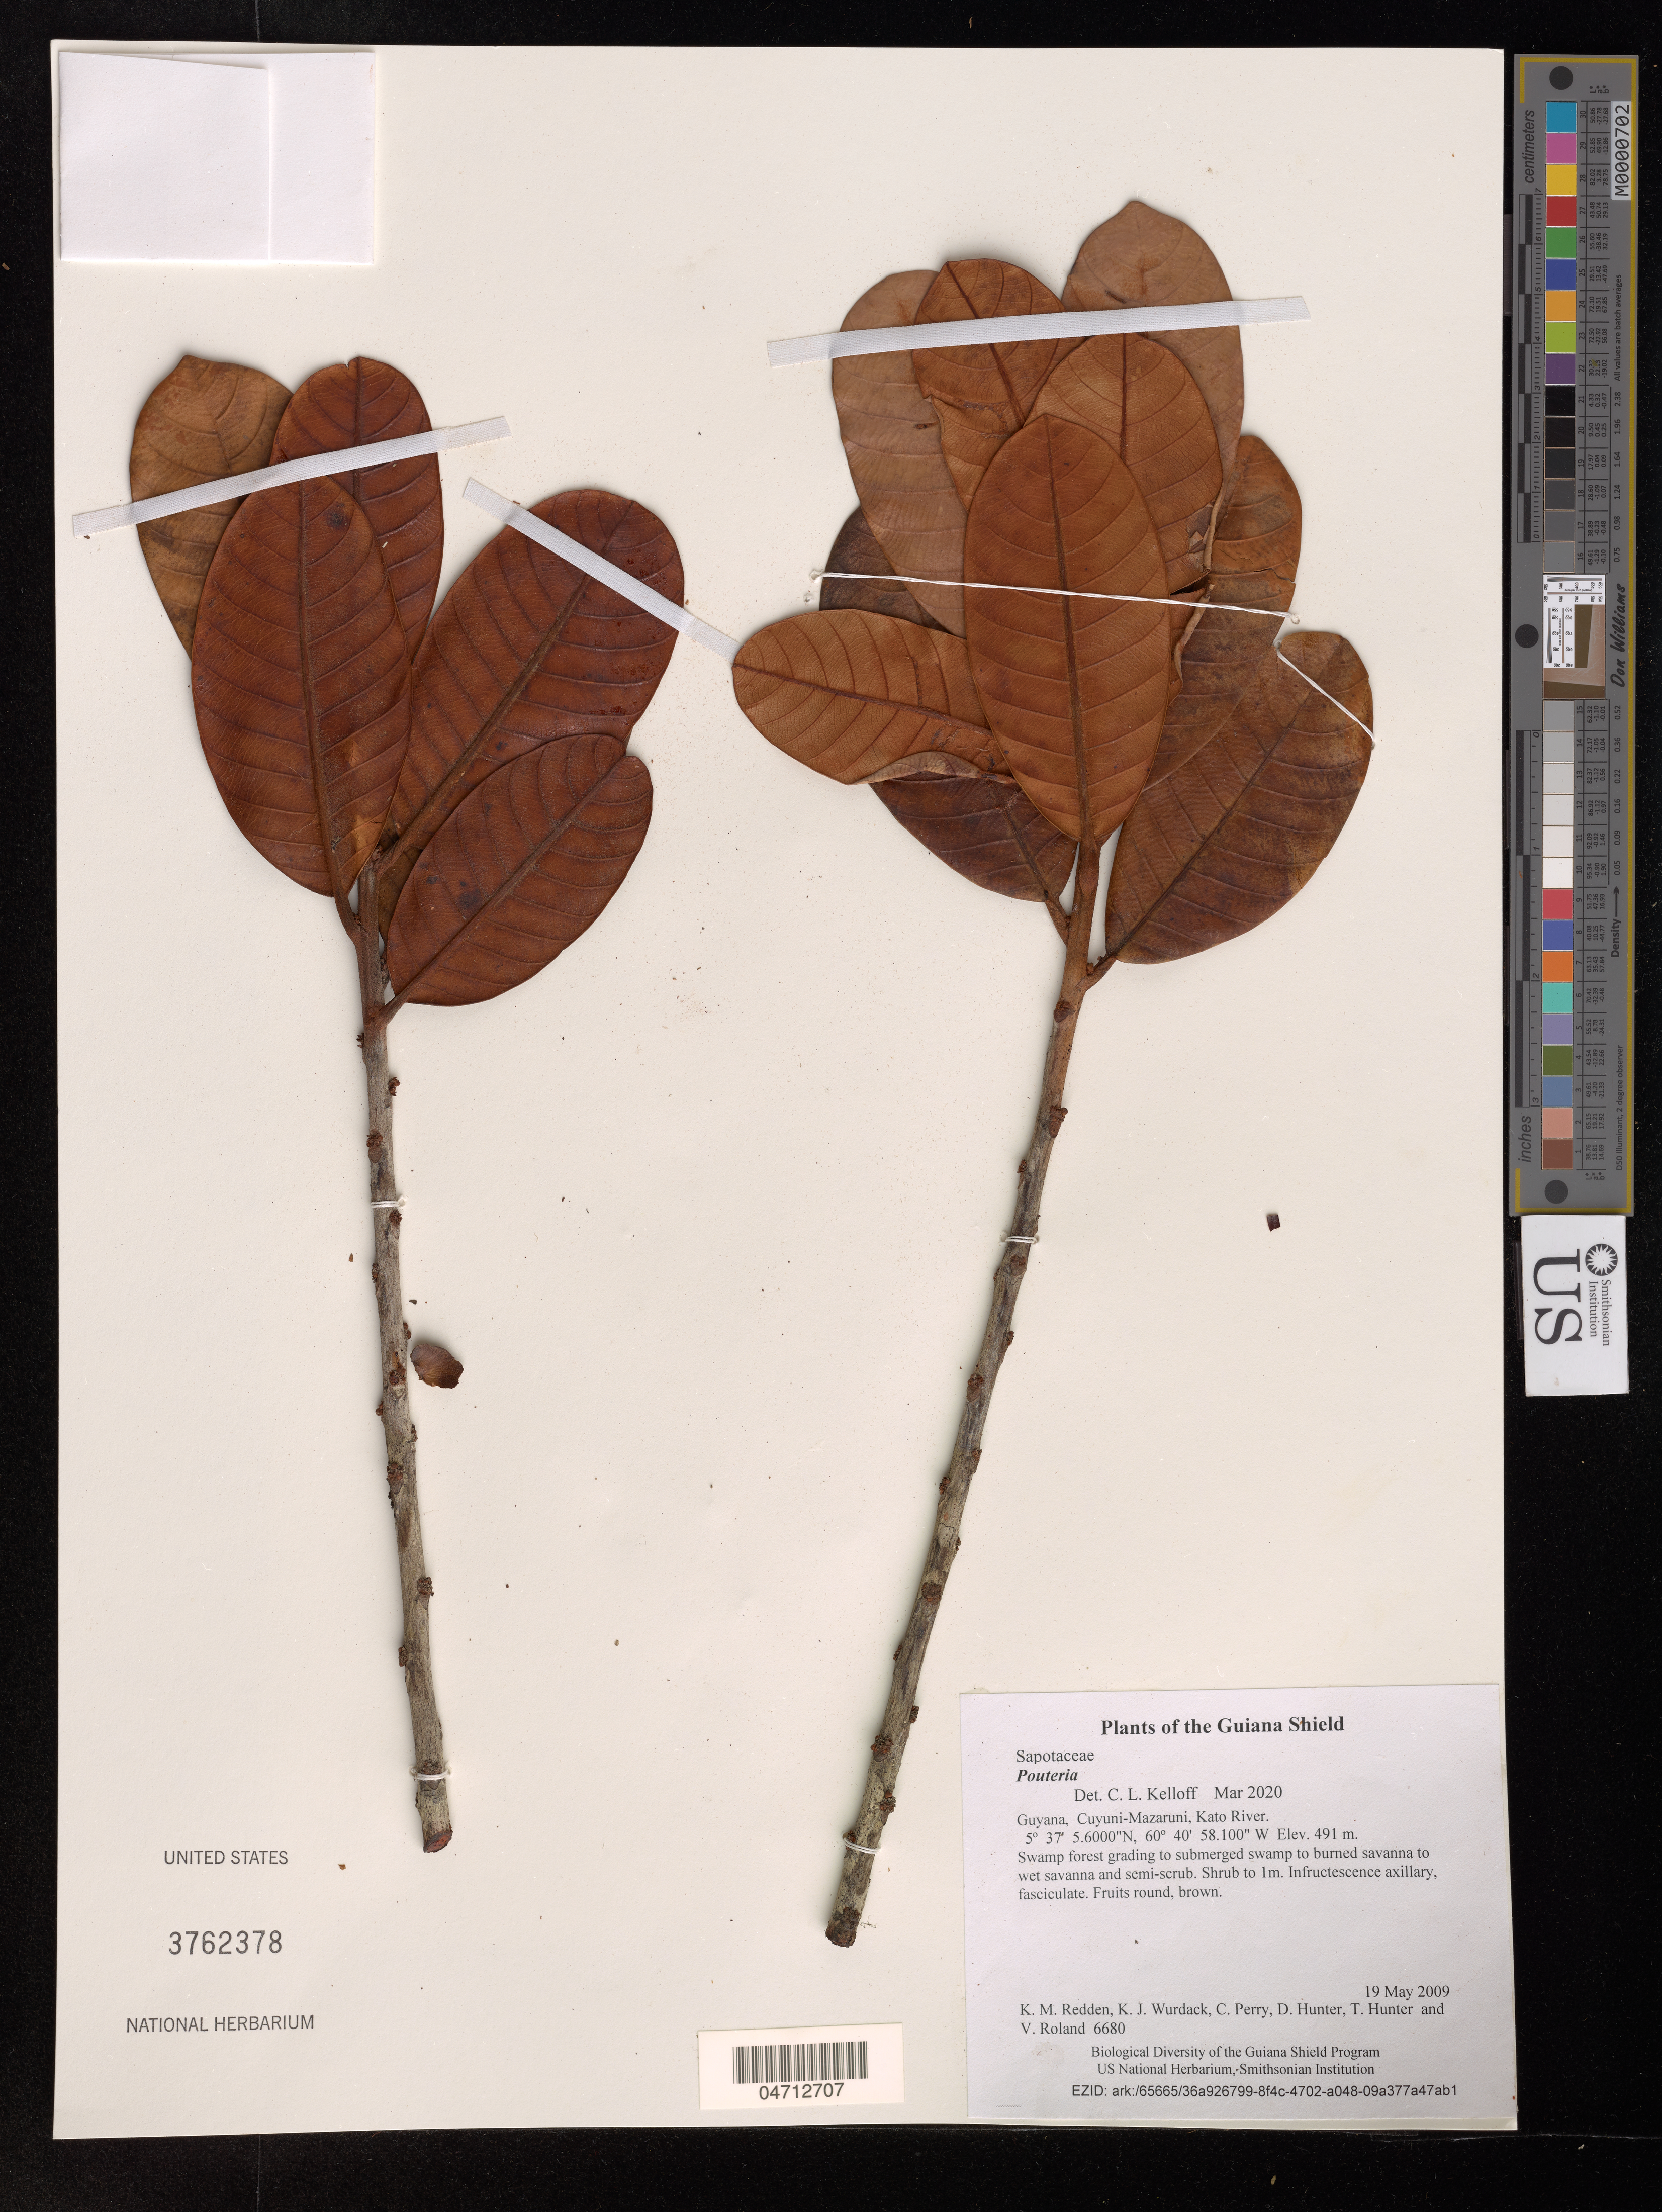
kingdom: Plantae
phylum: Tracheophyta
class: Magnoliopsida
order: Ericales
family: Sapotaceae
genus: Pouteria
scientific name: Pouteria sp.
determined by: Kelloff, C. L.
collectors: K. M. Redden, K. Wurdack, C. Perry, D. Hunter, T. Hunter & V. Roland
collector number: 6680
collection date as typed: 19 May 2009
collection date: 2009-05-19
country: Guyana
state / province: Cuyuni-Mazaruni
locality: Kato River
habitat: Swamp forest grading to submerged swamp to burned savanna to wet savanna and semi-scrub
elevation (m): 491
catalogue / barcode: US 3762378